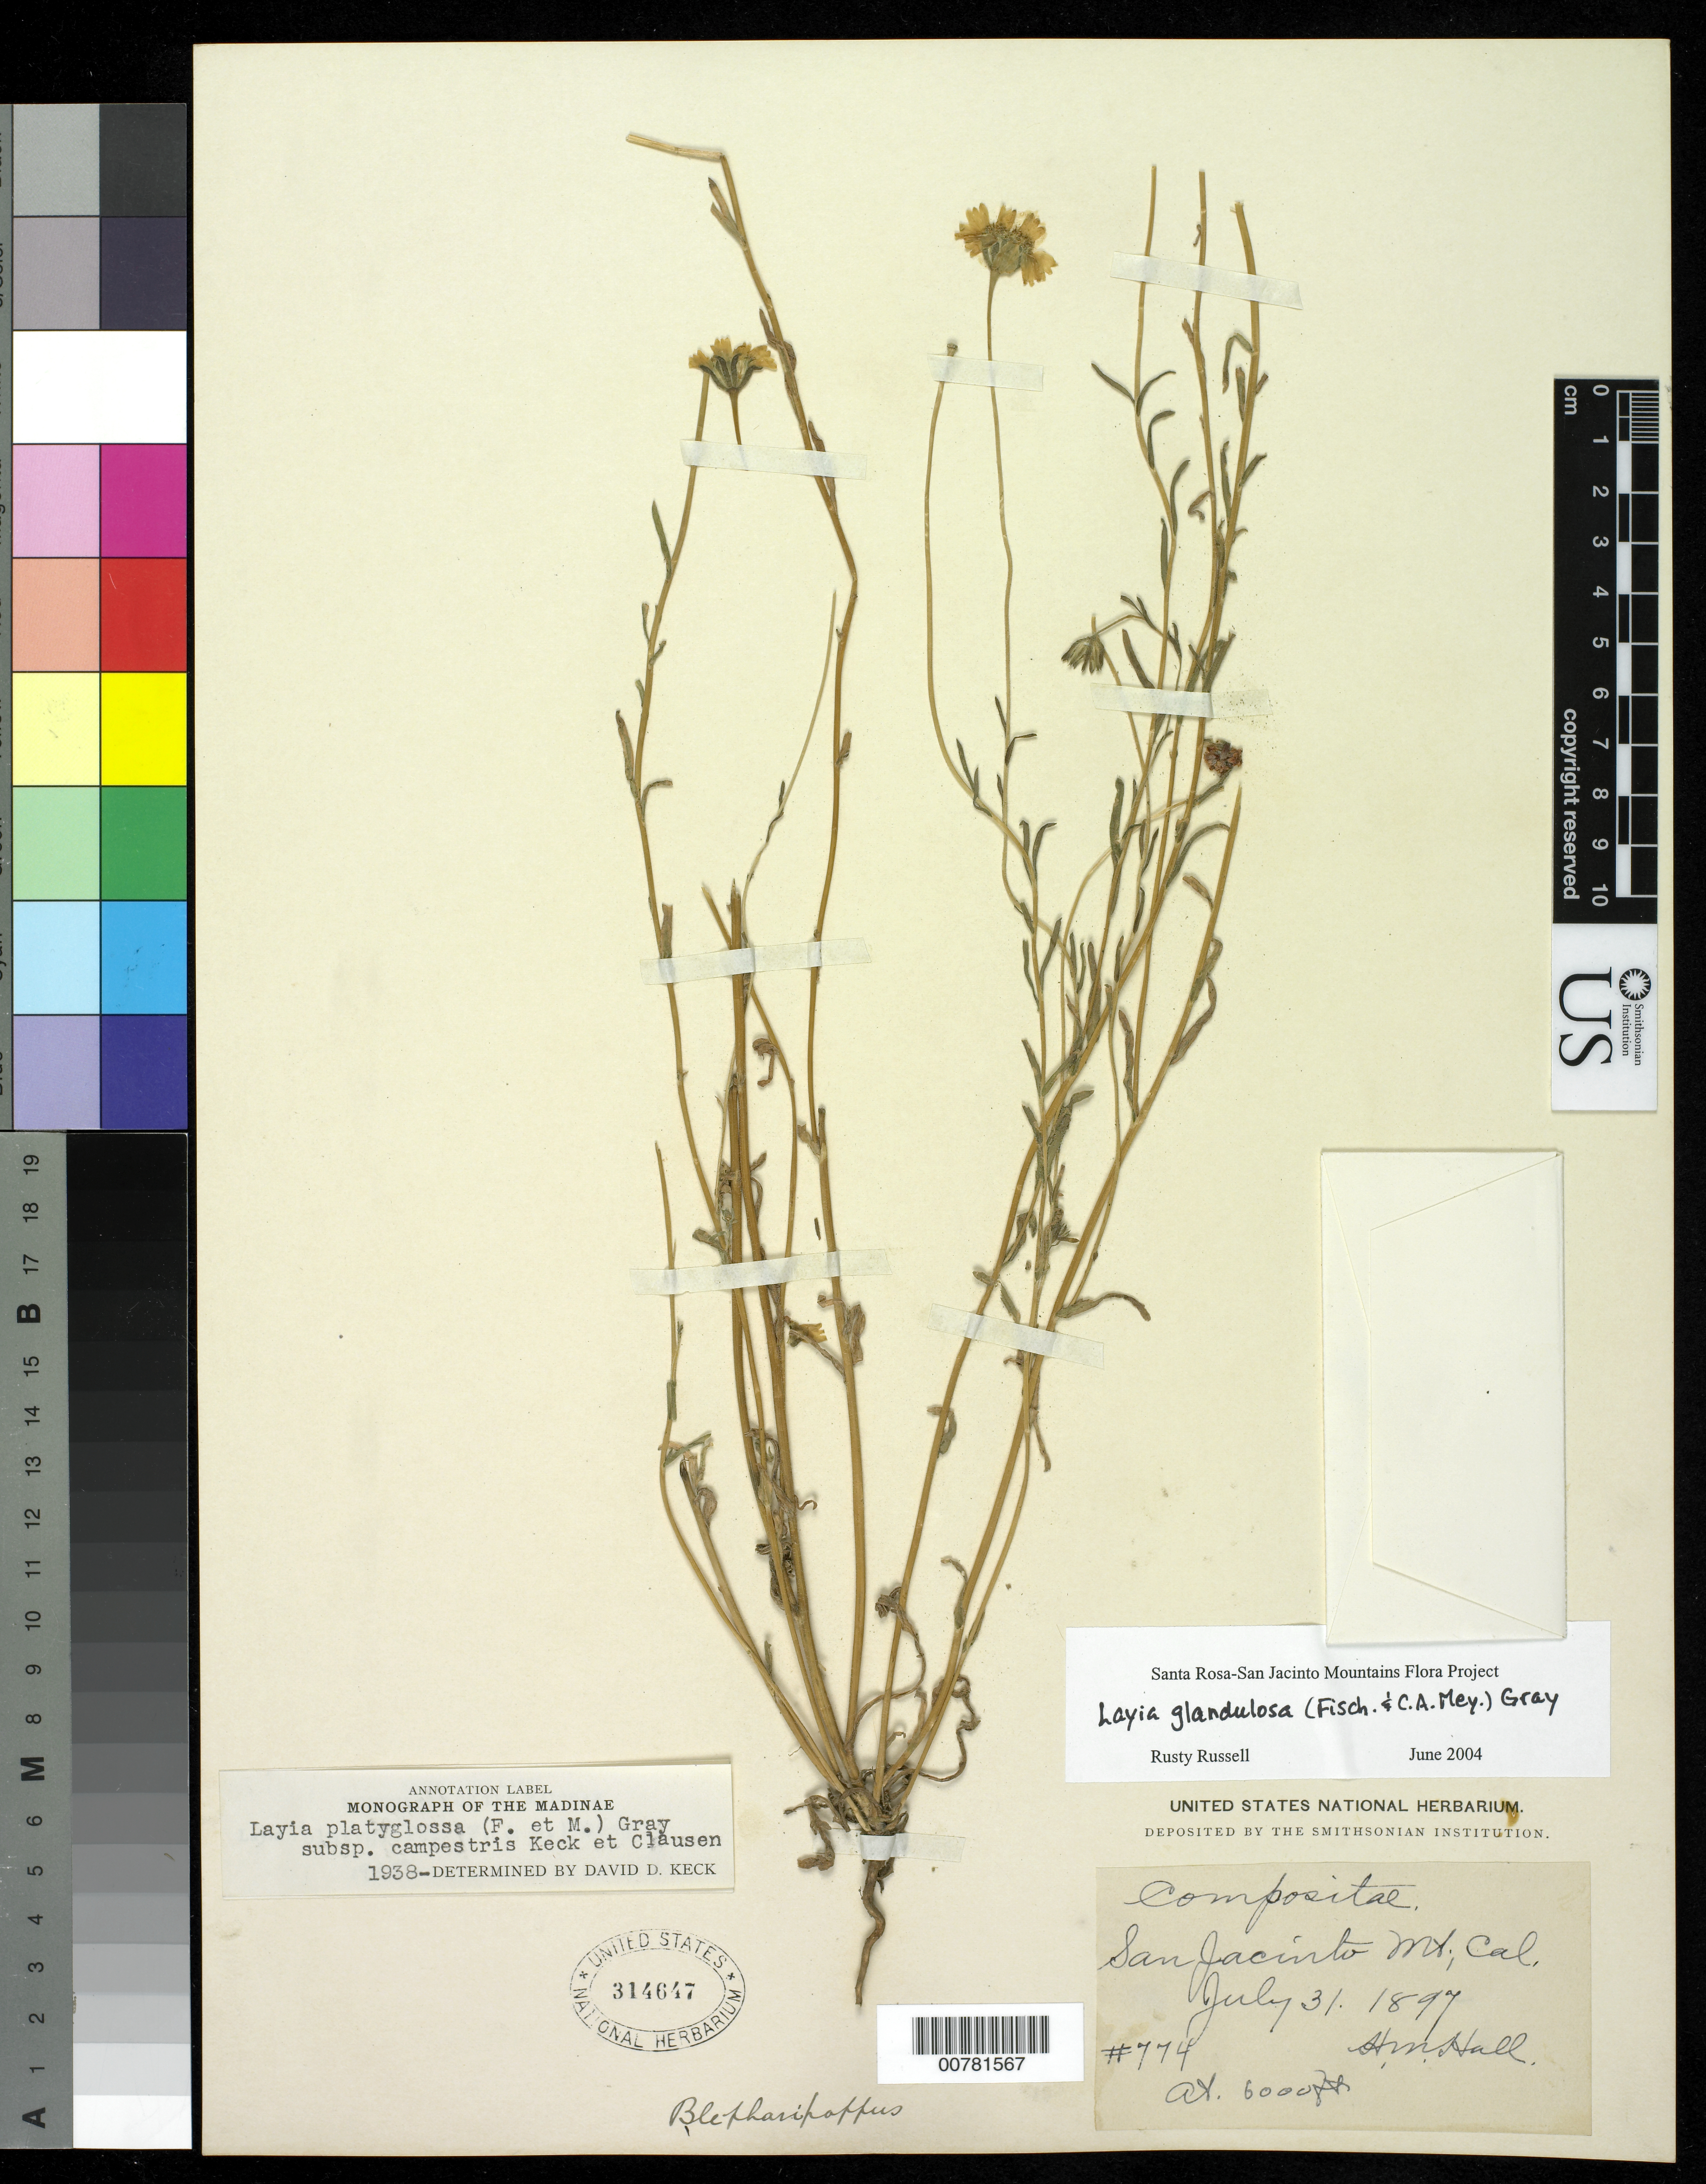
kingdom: Plantae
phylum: Tracheophyta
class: Magnoliopsida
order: Asterales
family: Asteraceae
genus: Layia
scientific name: Layia glandulosa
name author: Hook. & Arn.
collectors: H. M. Hall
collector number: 774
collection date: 1897-07-31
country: United States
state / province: California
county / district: Riverside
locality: San Jacinto Mt.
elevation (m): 1829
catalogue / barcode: US 314647